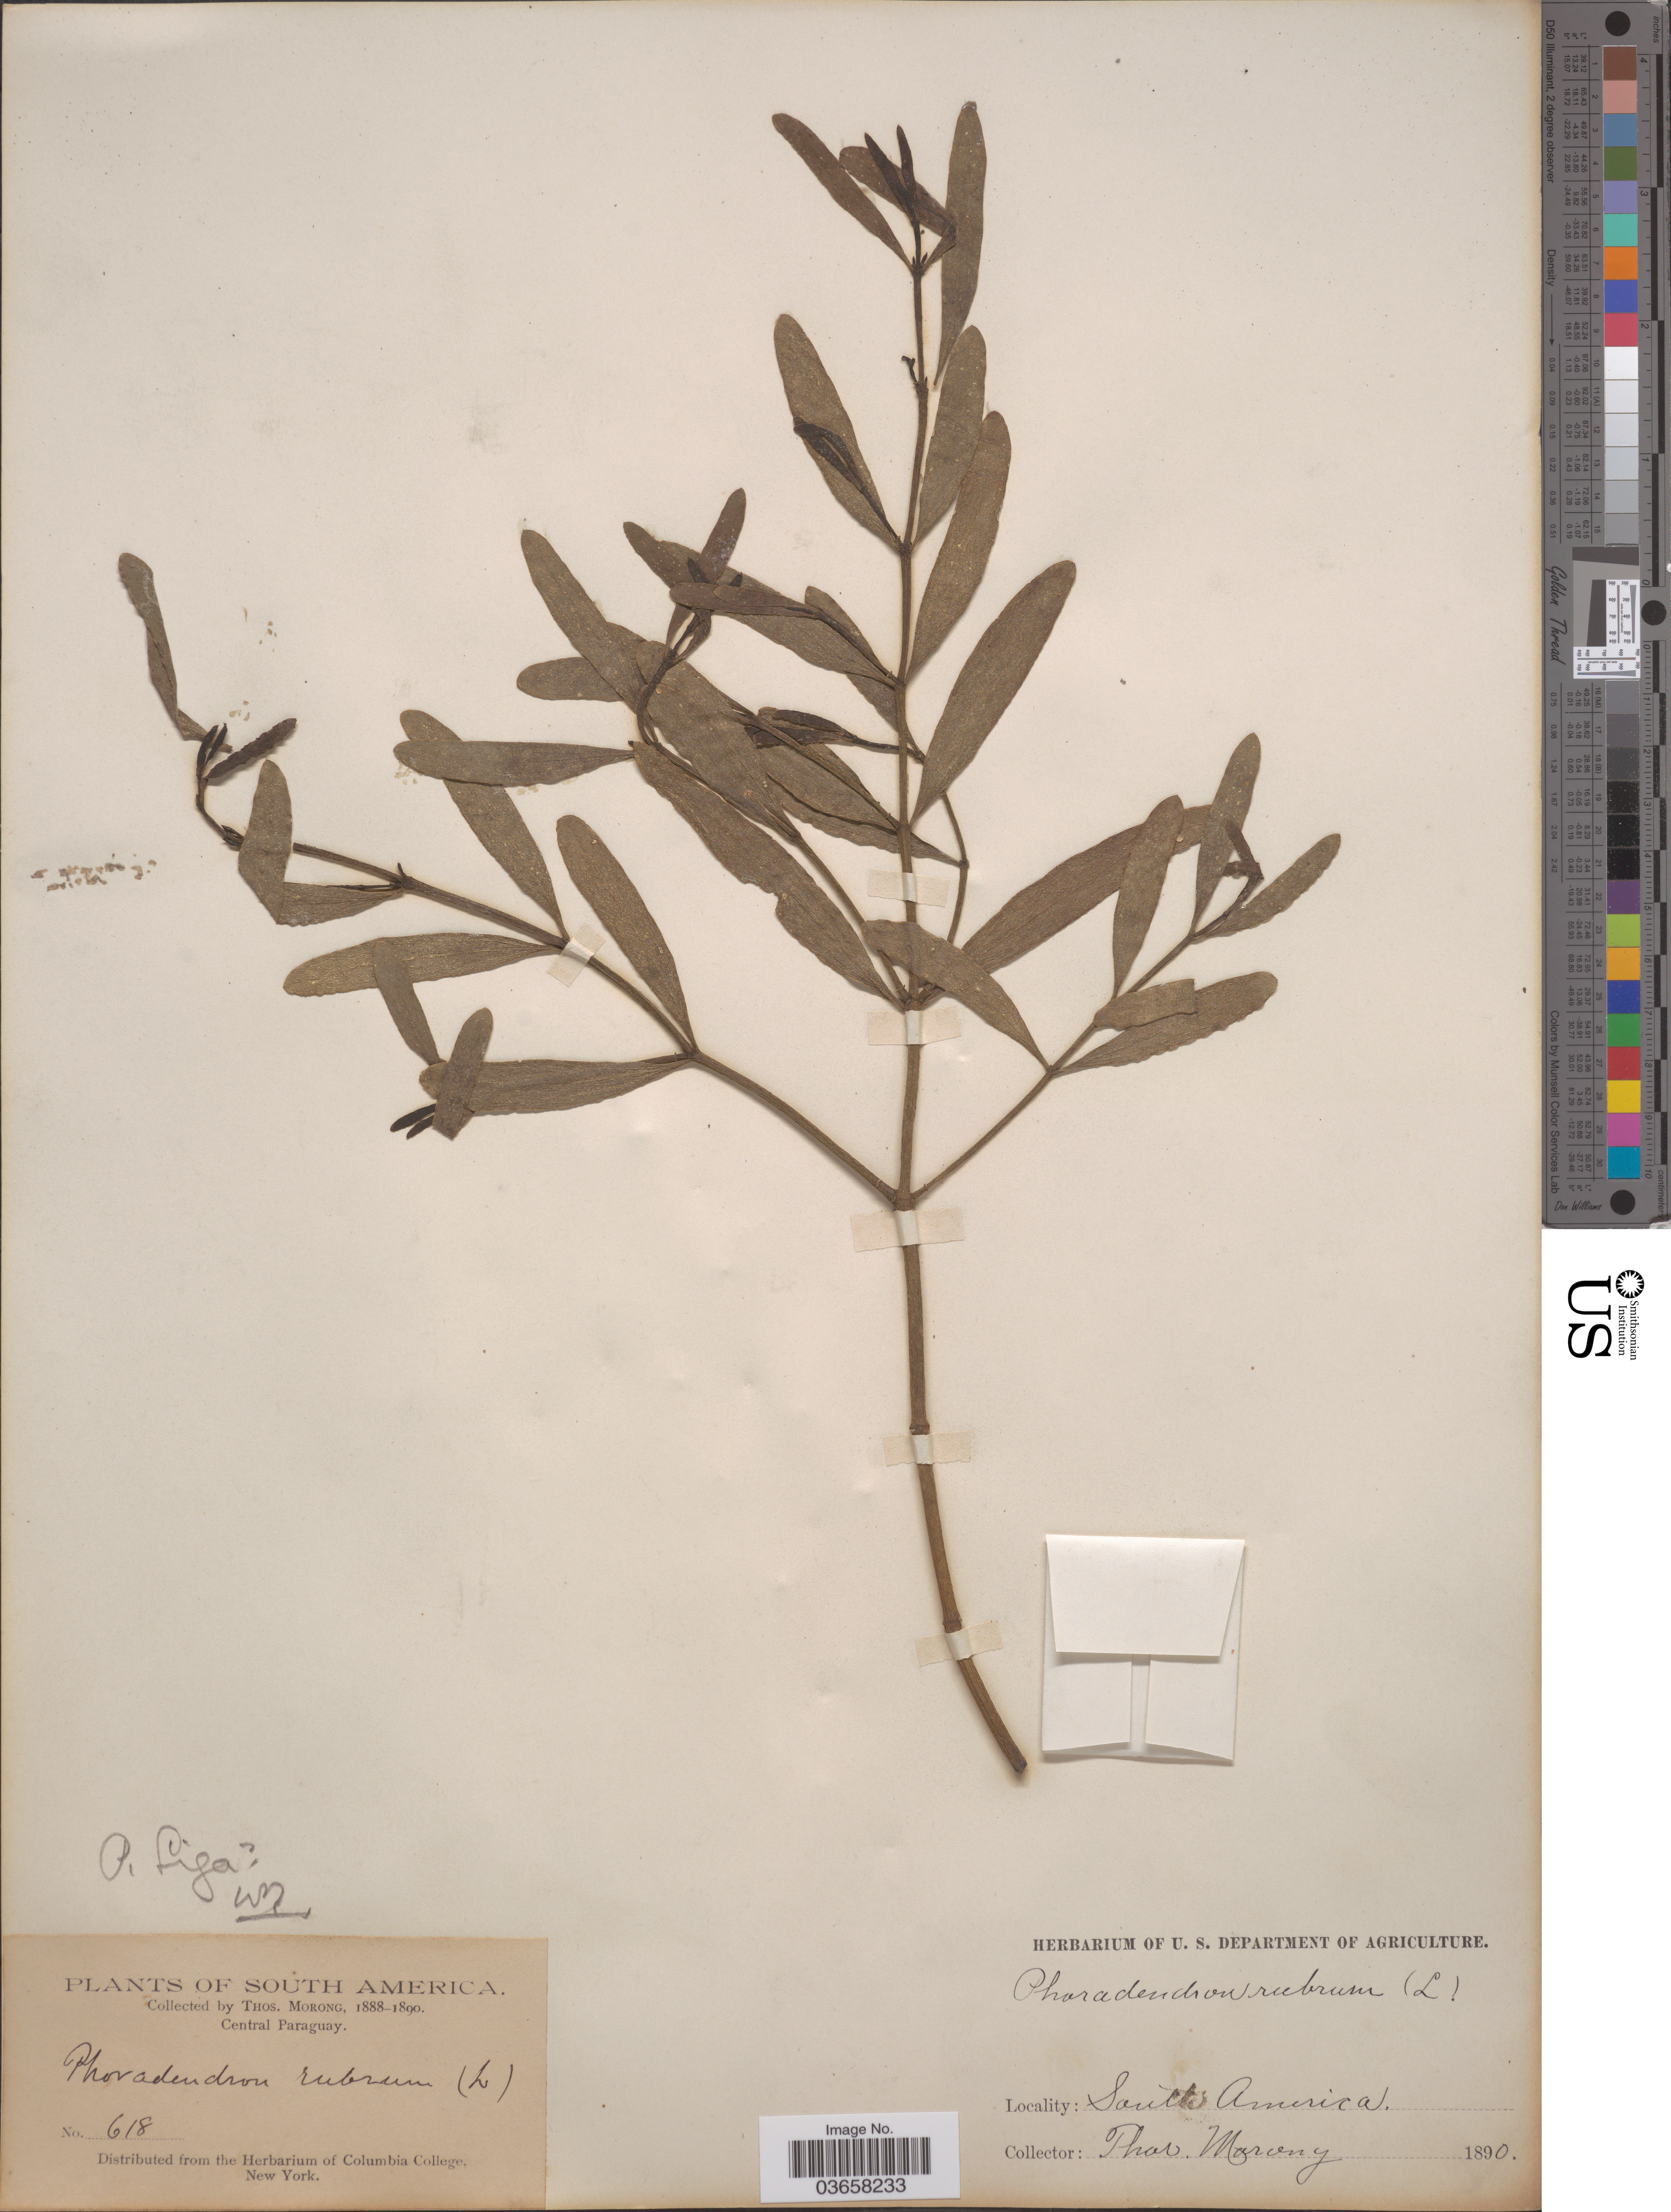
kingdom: Plantae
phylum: Tracheophyta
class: Magnoliopsida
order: Santalales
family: Viscaceae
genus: Phoradendron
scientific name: Phoradendron liga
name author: (Gillies ex Hook. & Arn.) Eichler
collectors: ex herb. T. Morong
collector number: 618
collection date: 1890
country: Paraguay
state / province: Central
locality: Central Paraguay.